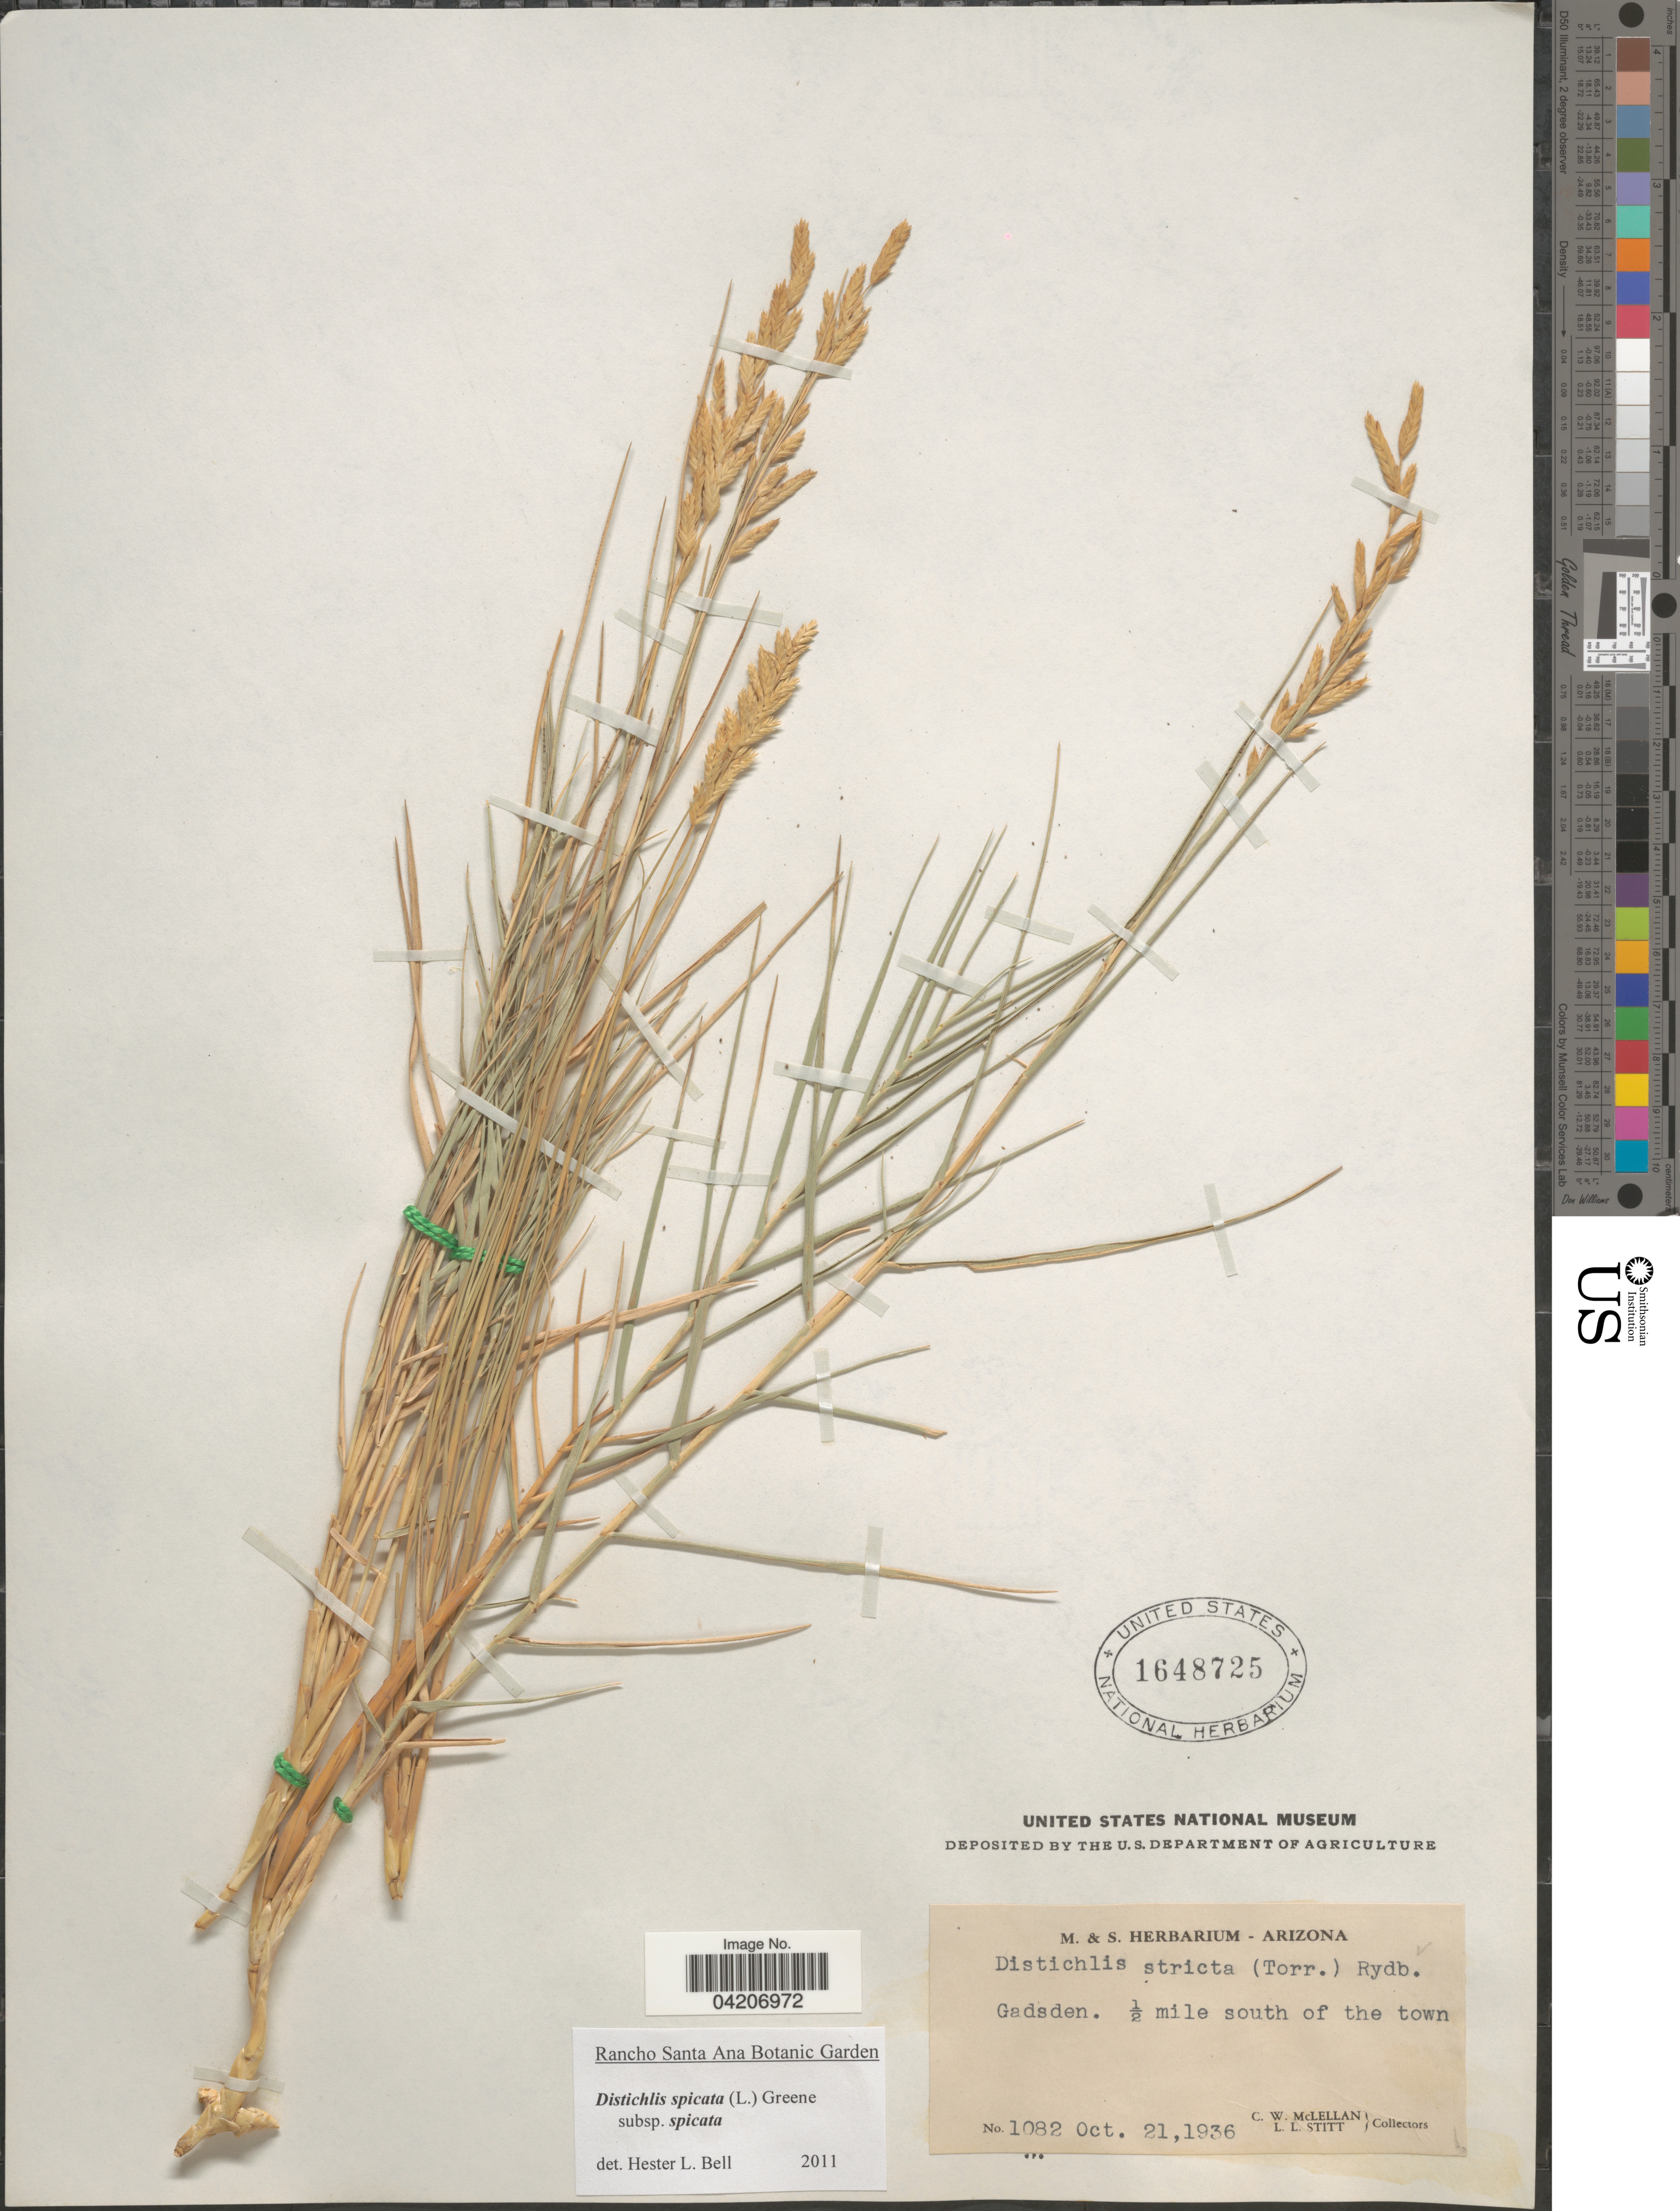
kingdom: Plantae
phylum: Tracheophyta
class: Liliopsida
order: Poales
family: Poaceae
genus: Distichlis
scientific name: Distichlis spicata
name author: (L.) Greene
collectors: C. McLellan & L. Stitt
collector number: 1082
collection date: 1936-10-21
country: United States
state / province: Arizona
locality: Gadsden. ½ mile south of the town.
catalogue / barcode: US 1648725